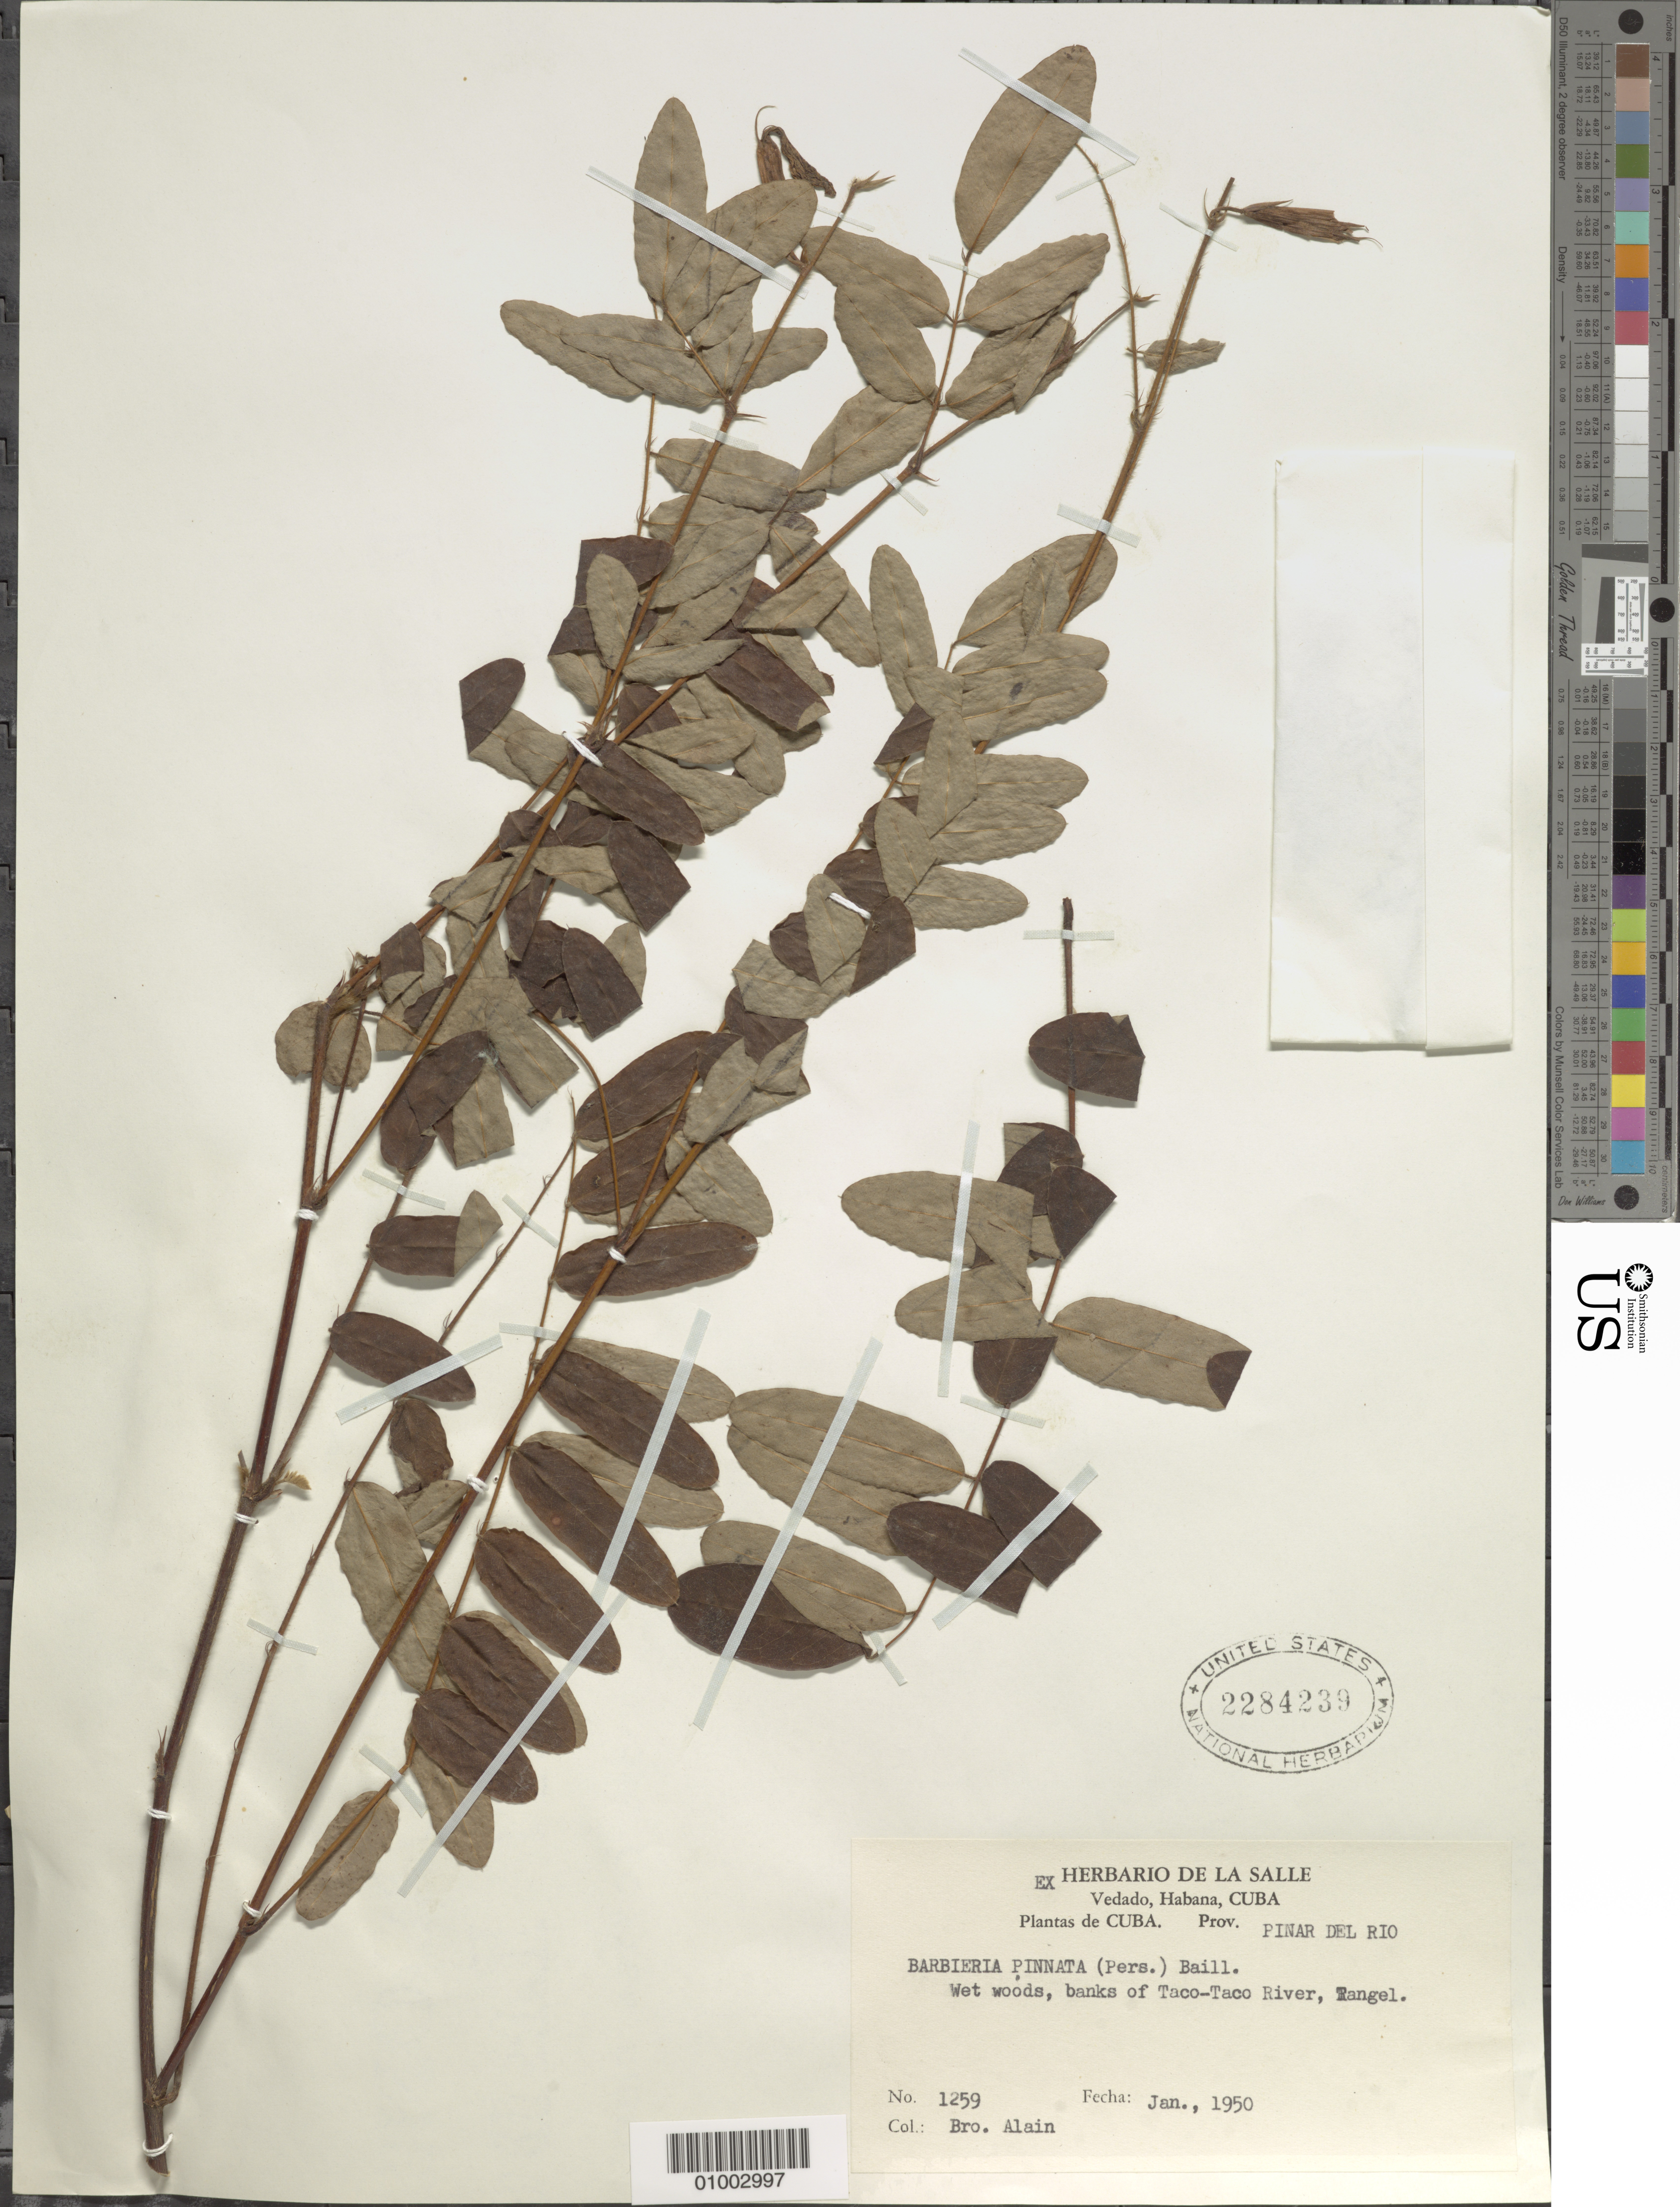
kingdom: Plantae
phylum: Tracheophyta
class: Magnoliopsida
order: Fabales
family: Fabaceae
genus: Barbieria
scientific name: Barbieria pinnata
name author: (Pers.) Baill.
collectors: A. H. Liogier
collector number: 1259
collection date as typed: Jan 1950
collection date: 1950-01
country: Cuba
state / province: Pinar del Rio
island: Cuba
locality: Wet woods, banks of Taco-Taco River, Tangel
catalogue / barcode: US 2284239